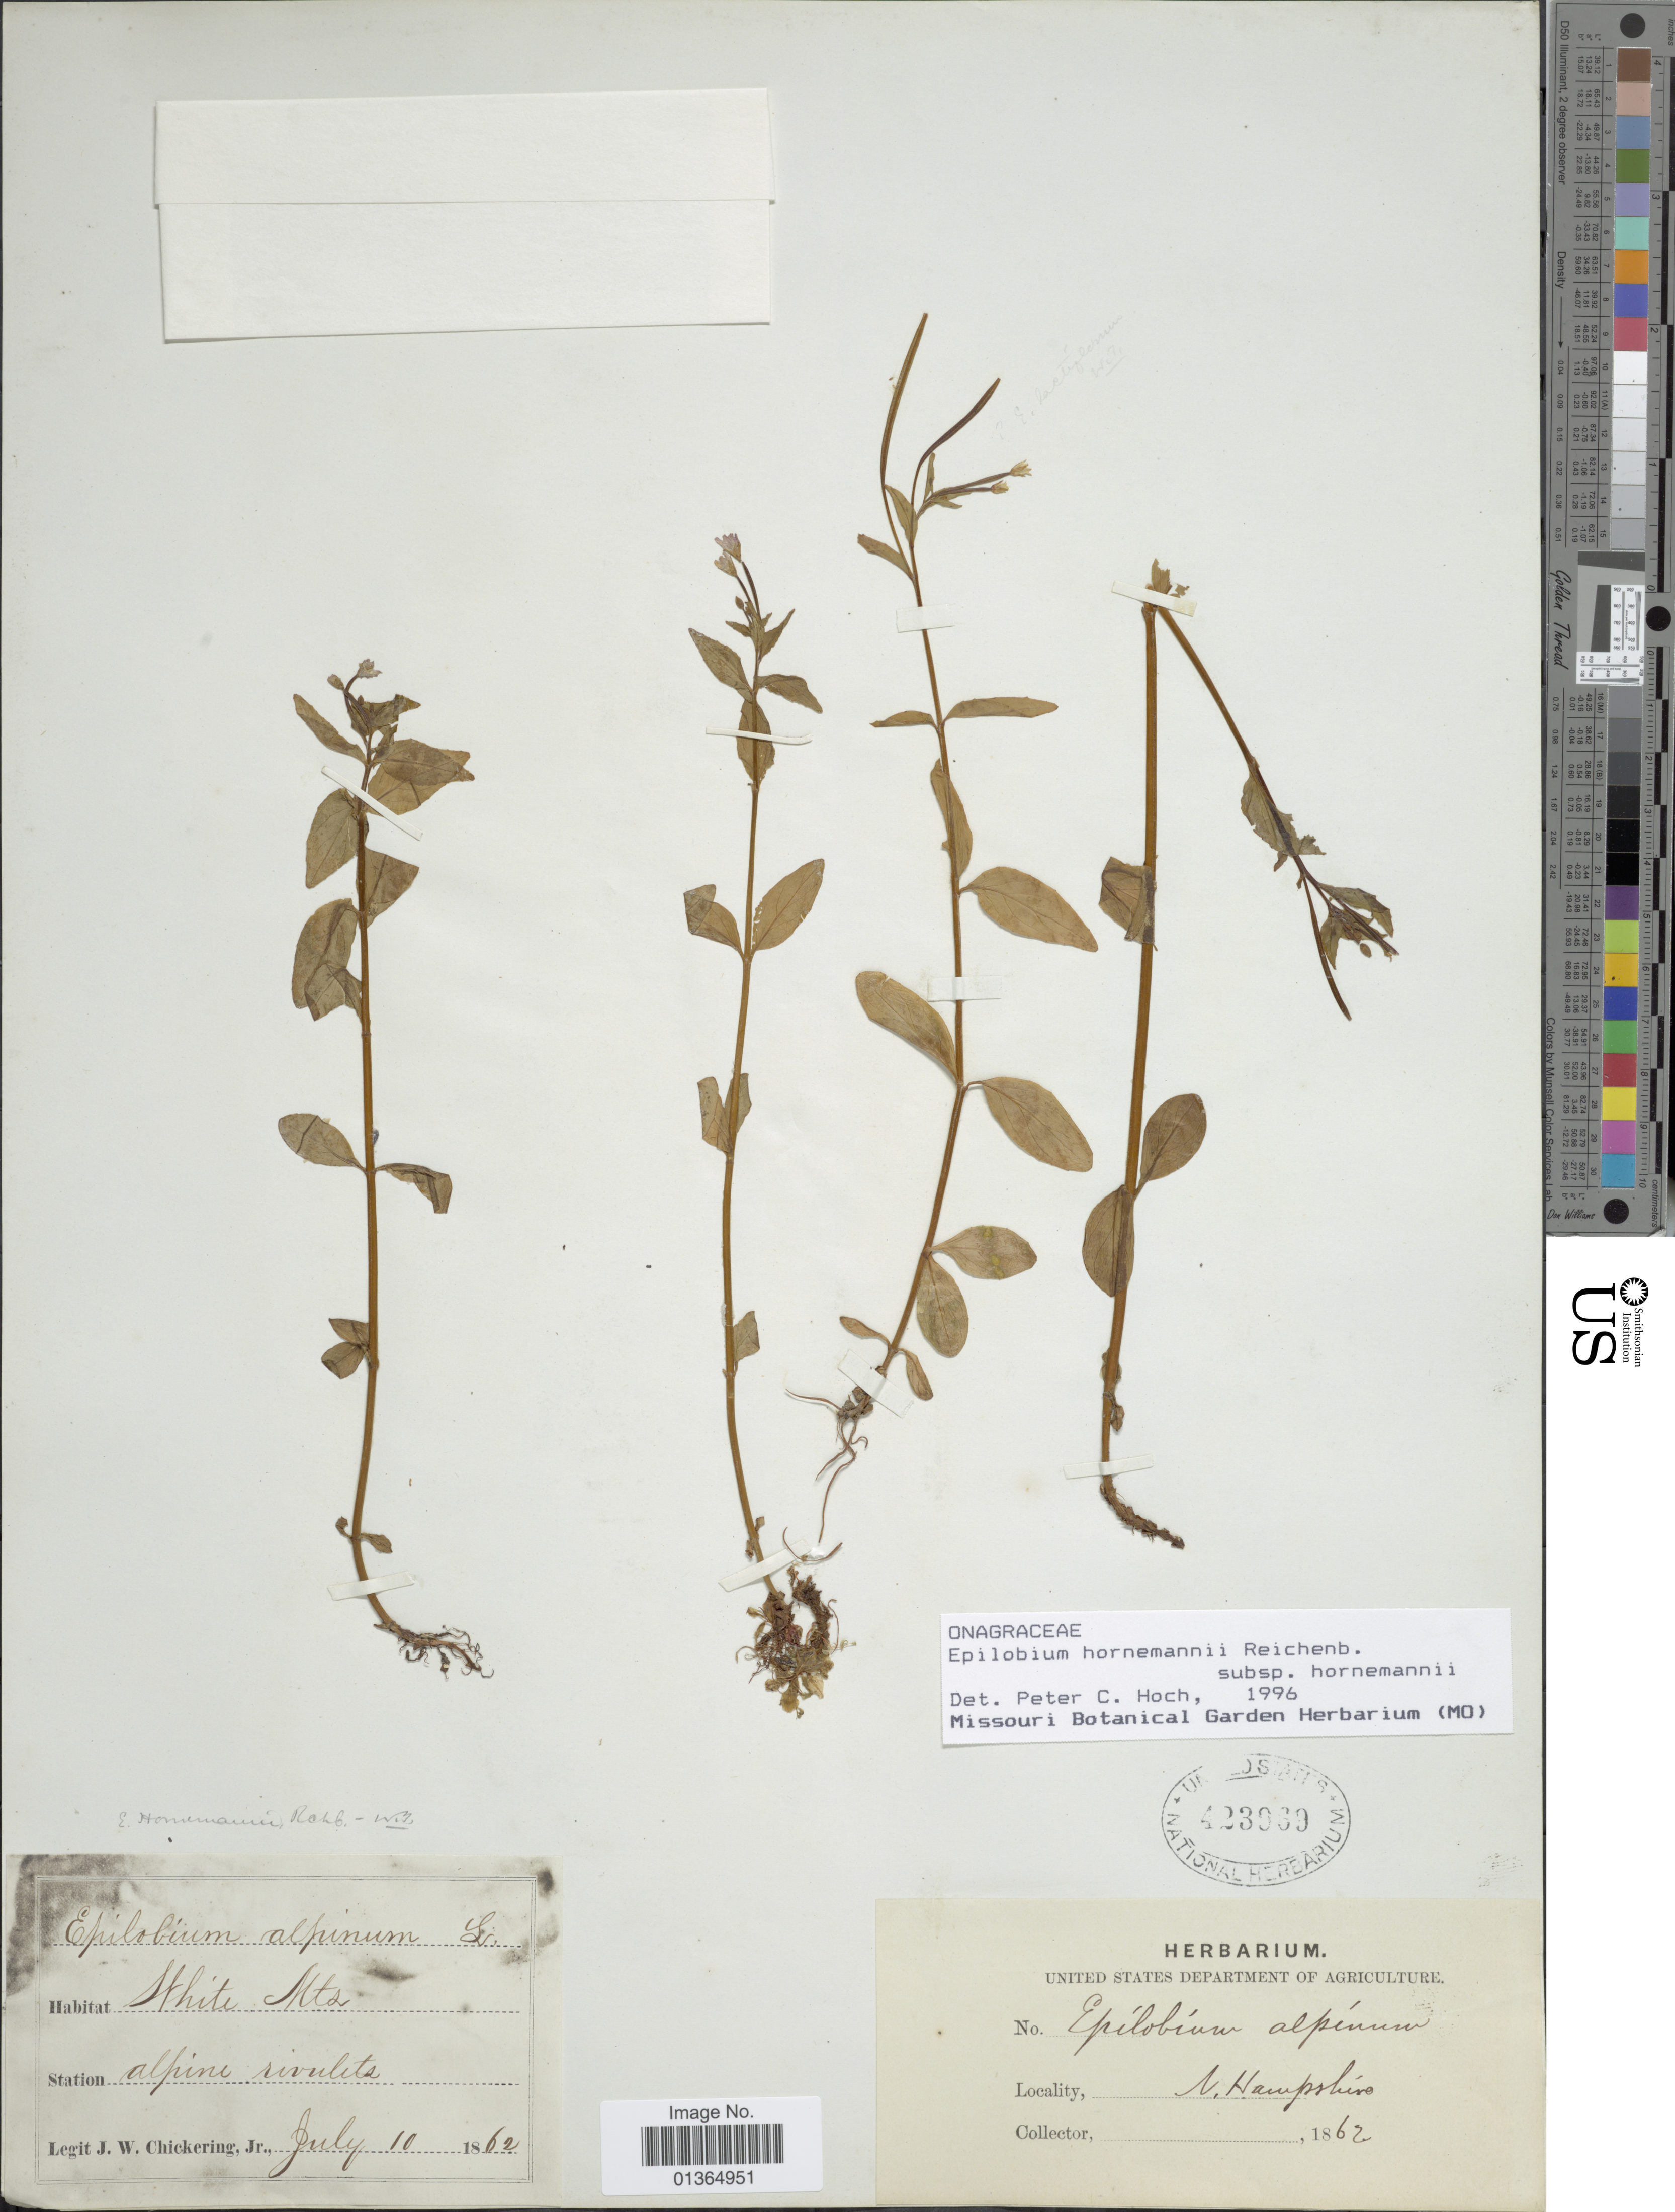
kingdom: Plantae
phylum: Tracheophyta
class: Magnoliopsida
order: Myrtales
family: Onagraceae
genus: Epilobium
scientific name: Epilobium hornemannii subsp. hornemannii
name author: Rchb.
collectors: J. W. Chickering Jr.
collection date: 1862-07-10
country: United States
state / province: New Hampshire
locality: White Mts.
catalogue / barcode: US 423969